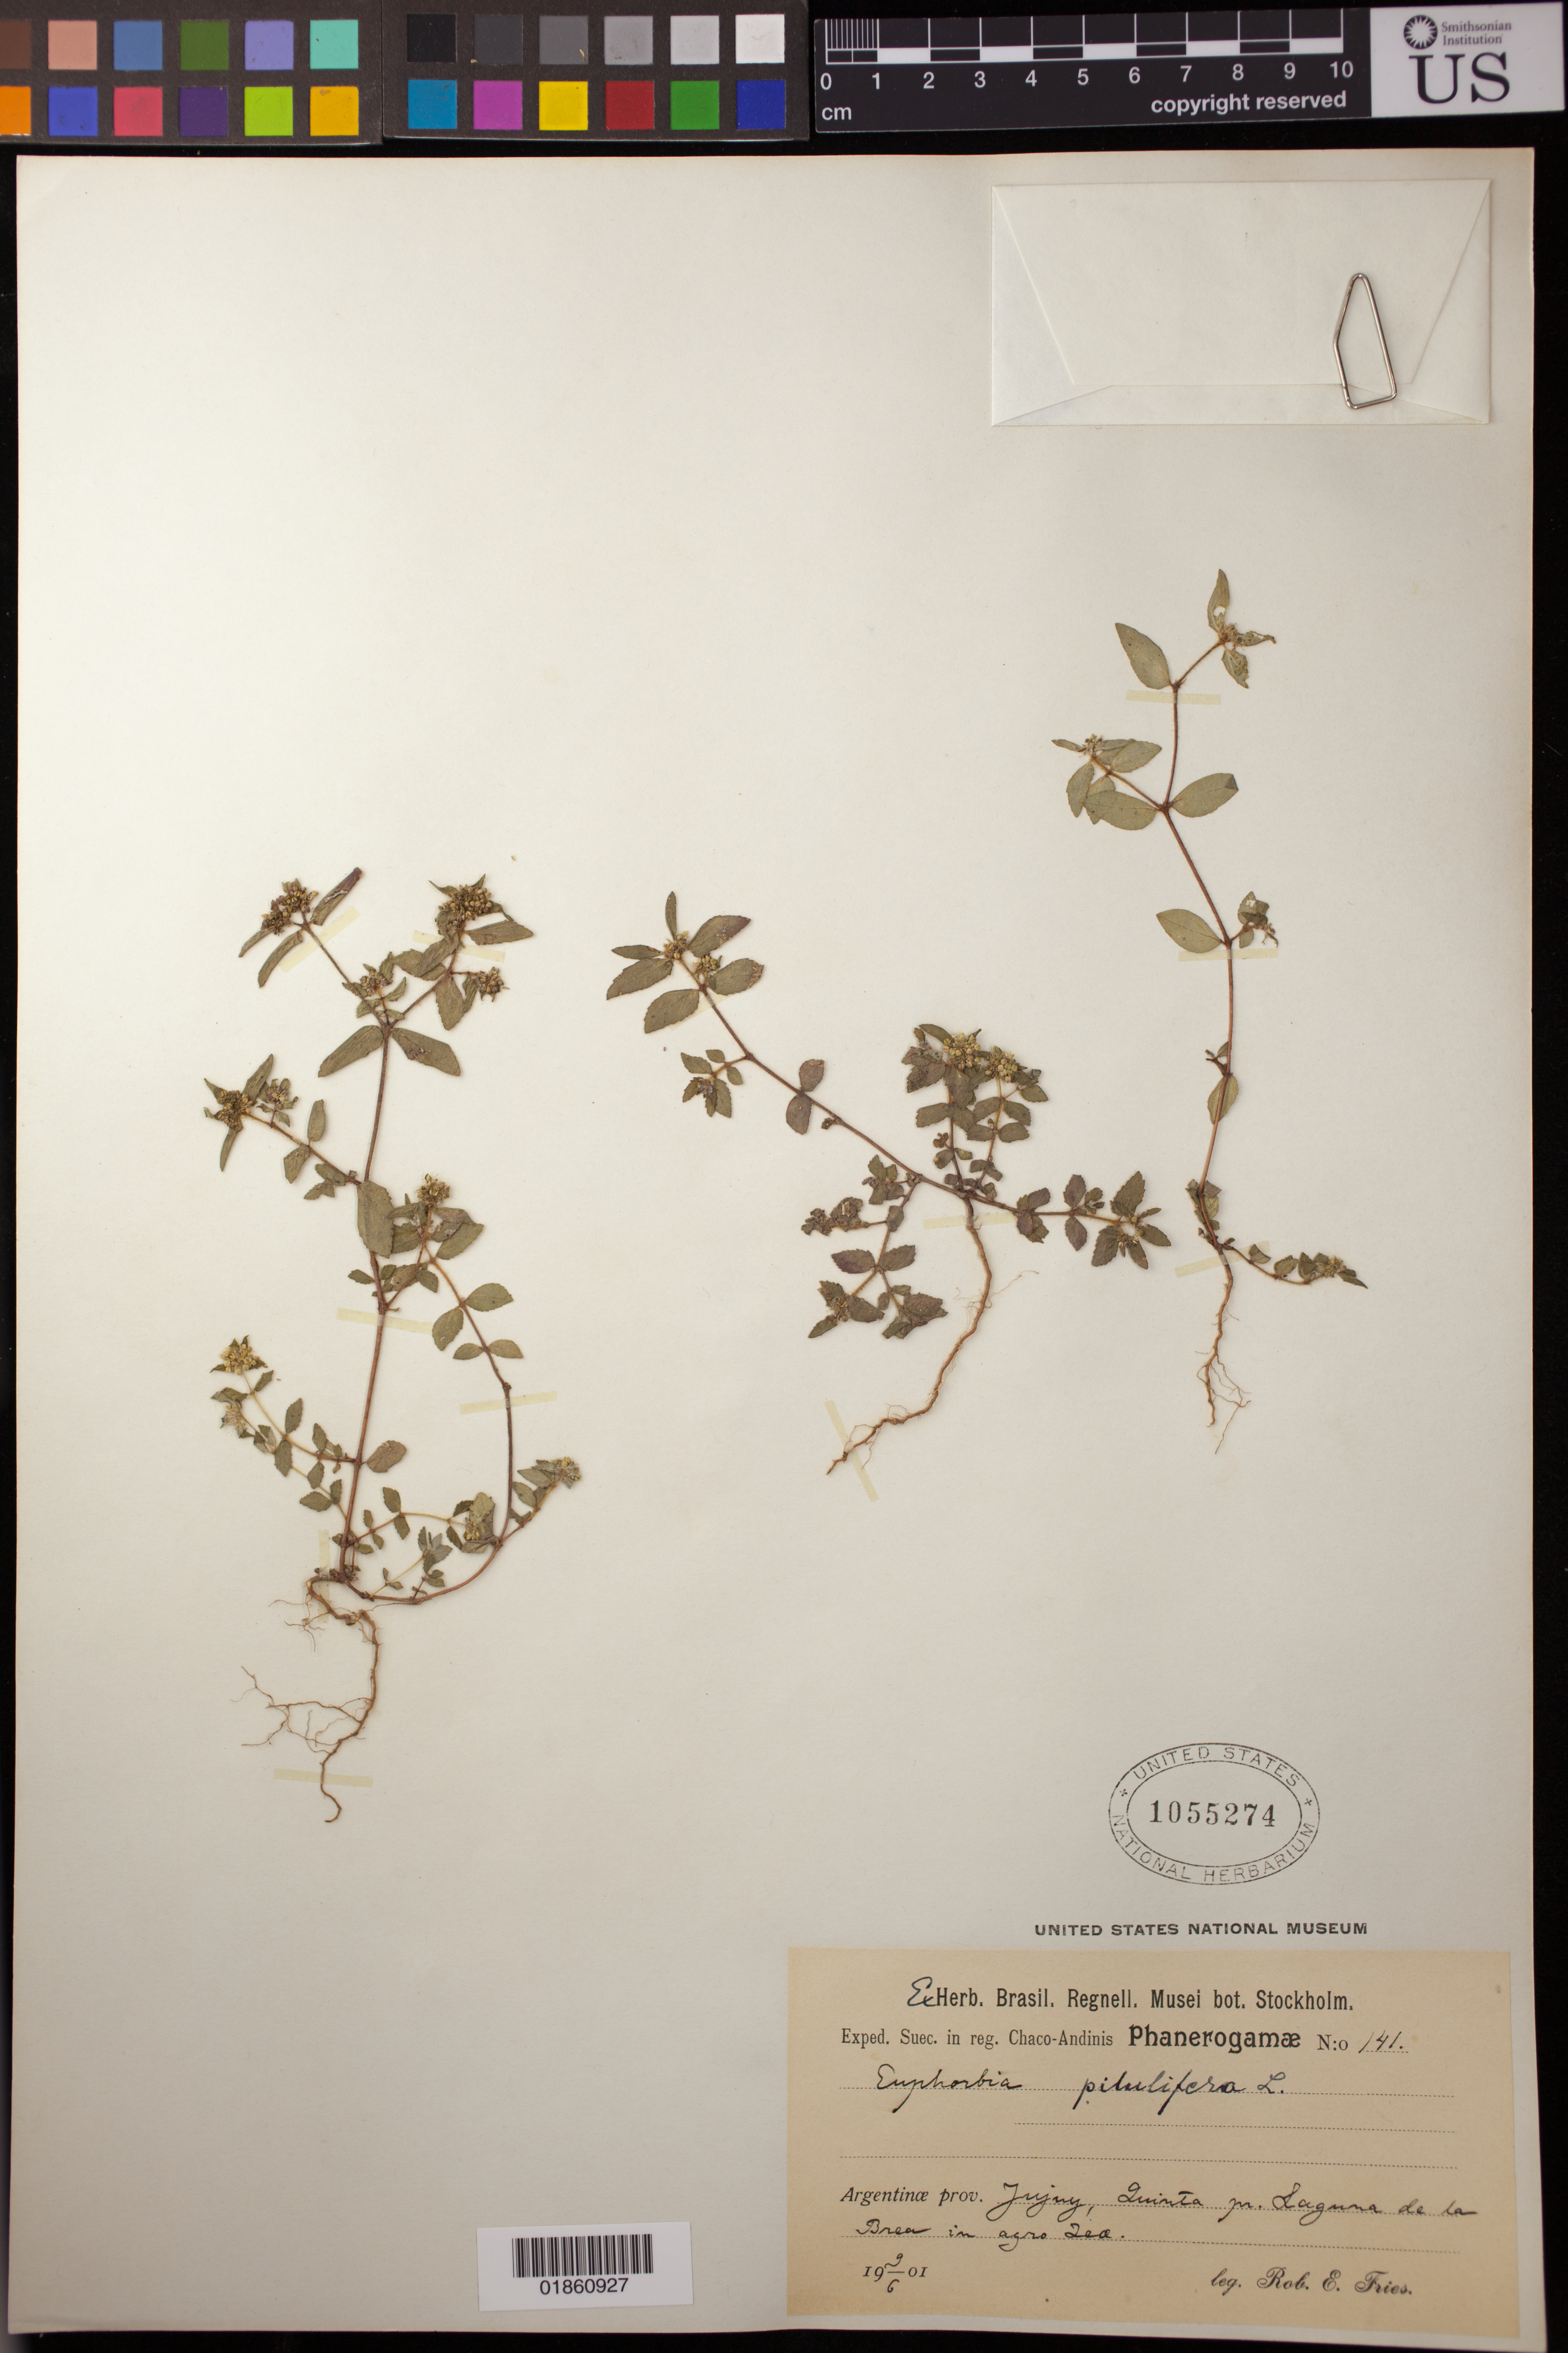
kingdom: Plantae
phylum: Tracheophyta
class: Magnoliopsida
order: Malpighiales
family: Euphorbiaceae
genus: Euphorbia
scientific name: Euphorbia hirta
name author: L.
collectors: R. E. Fries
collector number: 141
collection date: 1901-06-09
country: Argentina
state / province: Jujuy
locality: Quinta, pr. Laguna de la Brea.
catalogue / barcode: US 1055274